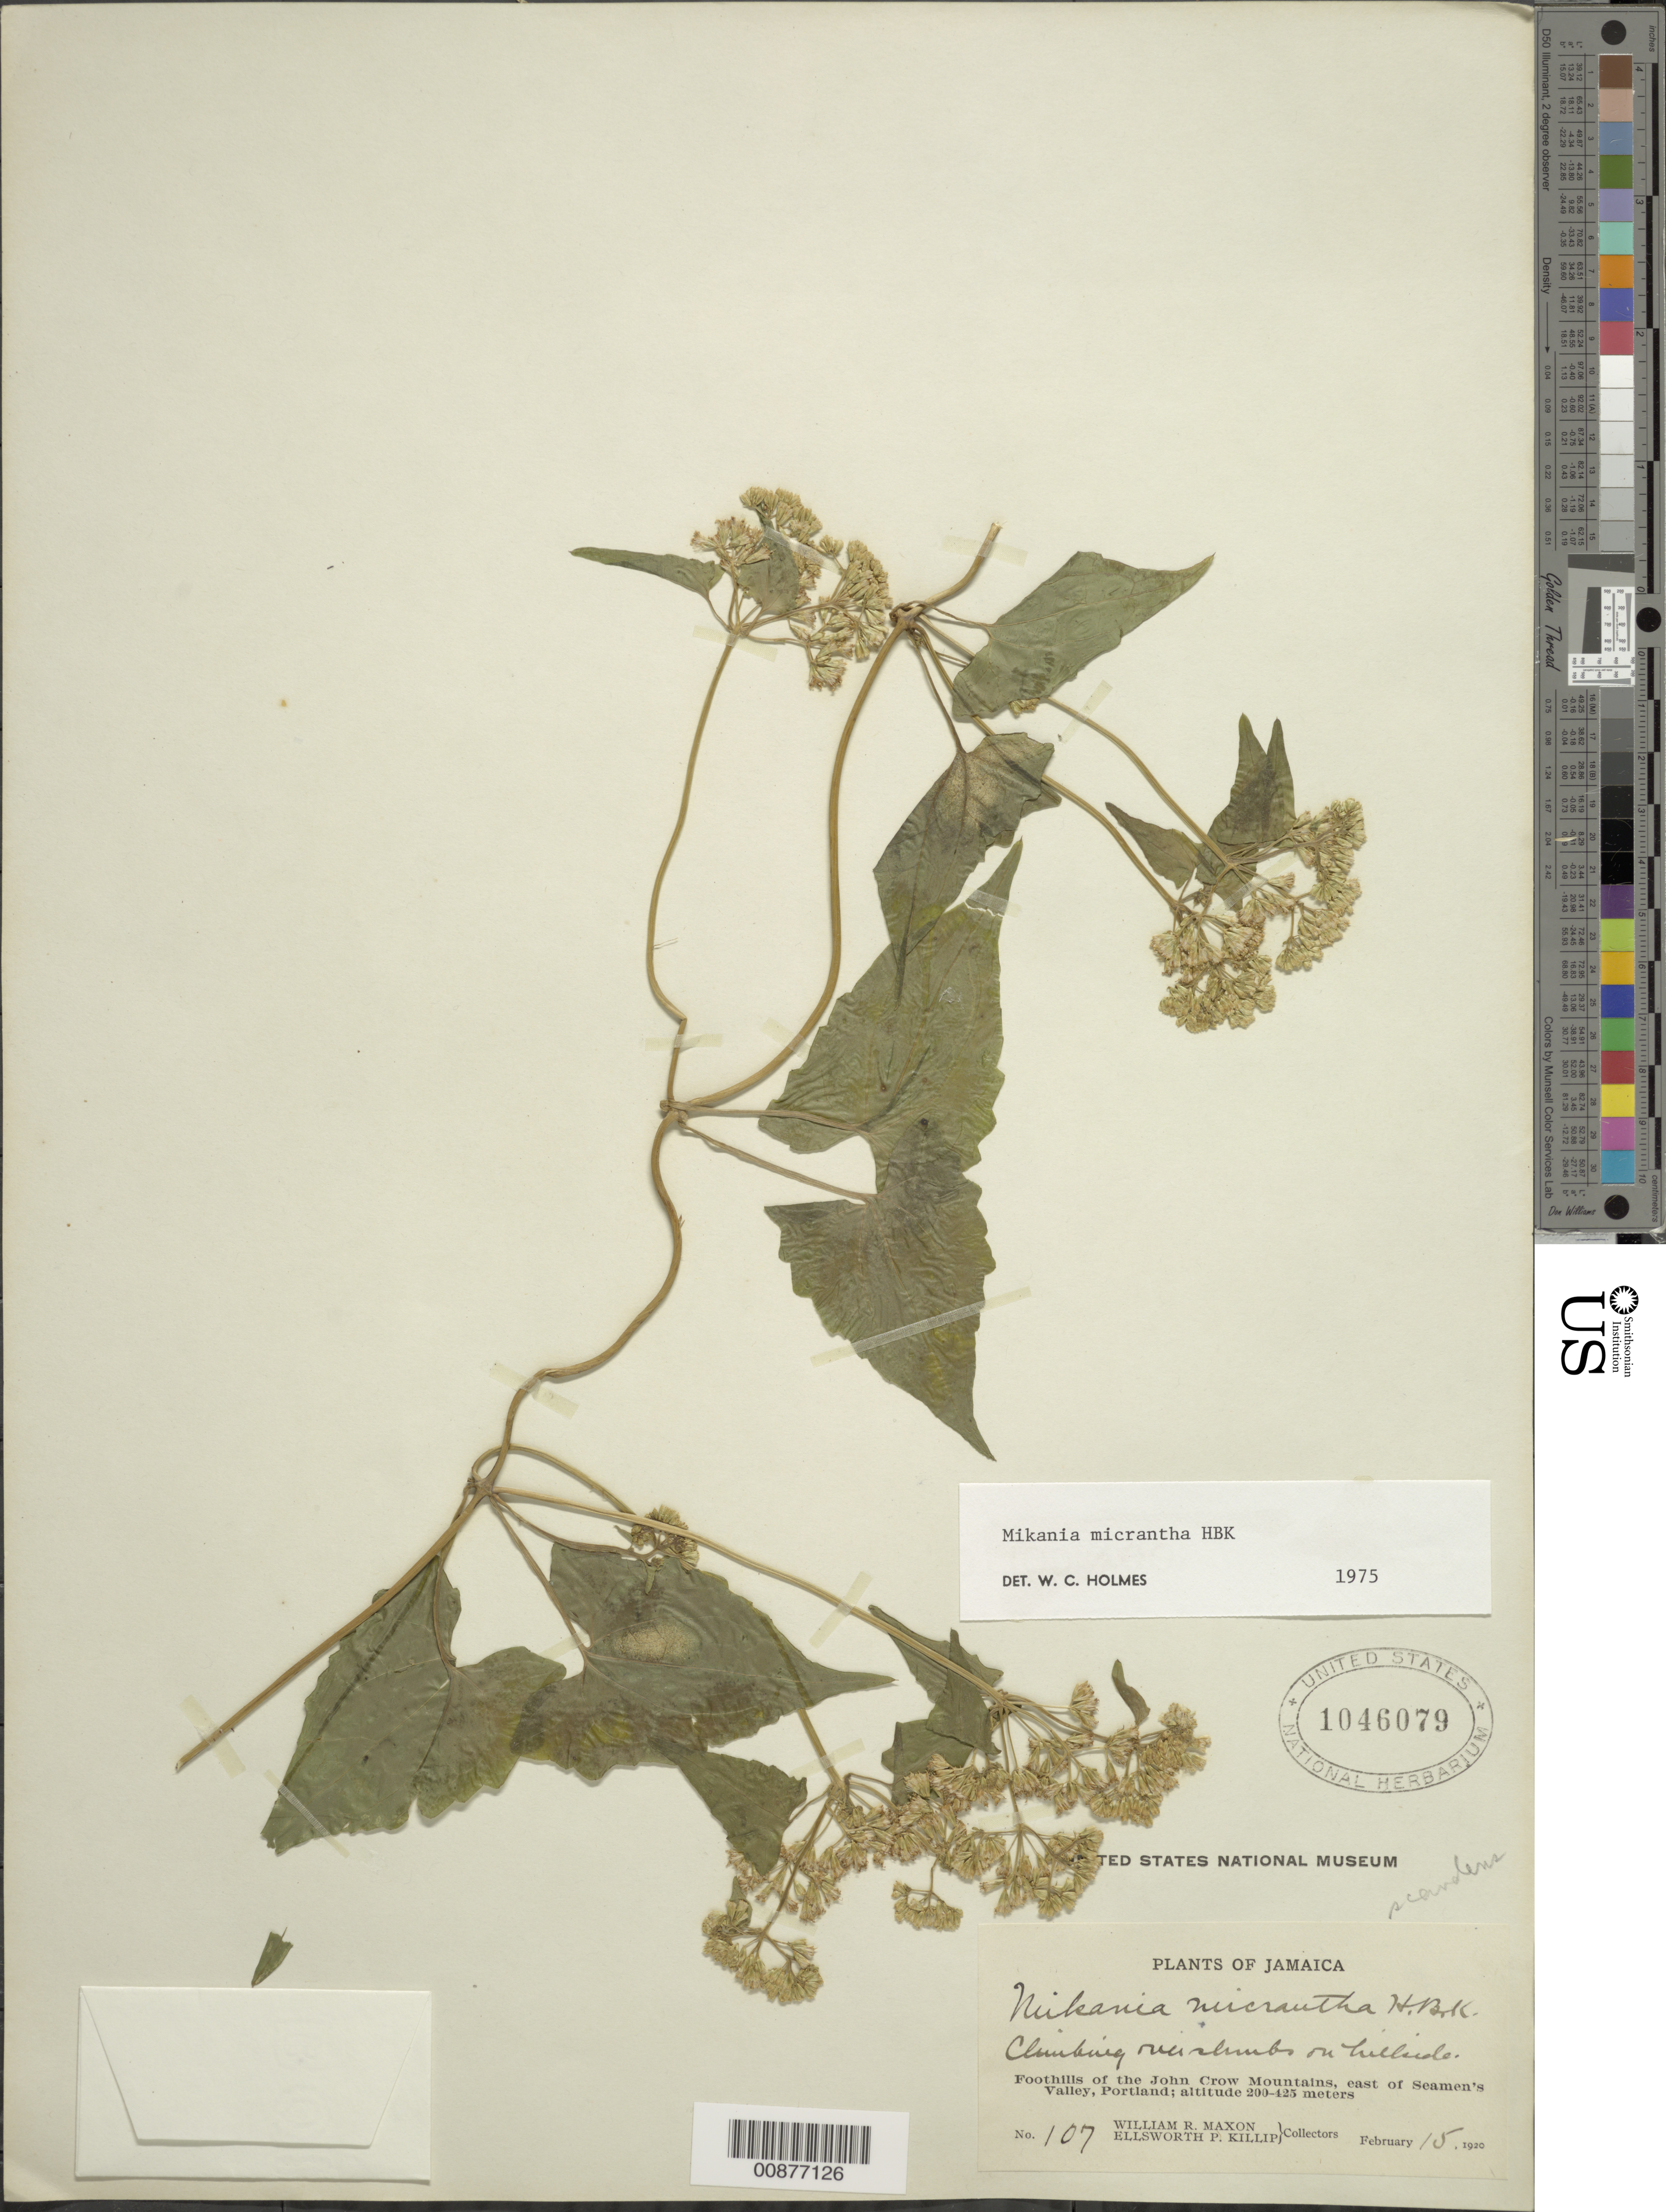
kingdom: Plantae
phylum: Tracheophyta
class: Magnoliopsida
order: Asterales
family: Asteraceae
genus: Mikania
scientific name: Mikania micrantha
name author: Kunth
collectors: W. R. Maxon & E. P. Killip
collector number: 107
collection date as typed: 15 Feb 1920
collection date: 1920-02-15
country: Jamaica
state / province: Portland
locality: Foothills of the John Crow Mountains, east of Seamen's Valley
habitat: Climbing over shrubs on hillside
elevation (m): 200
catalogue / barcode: US 1046079